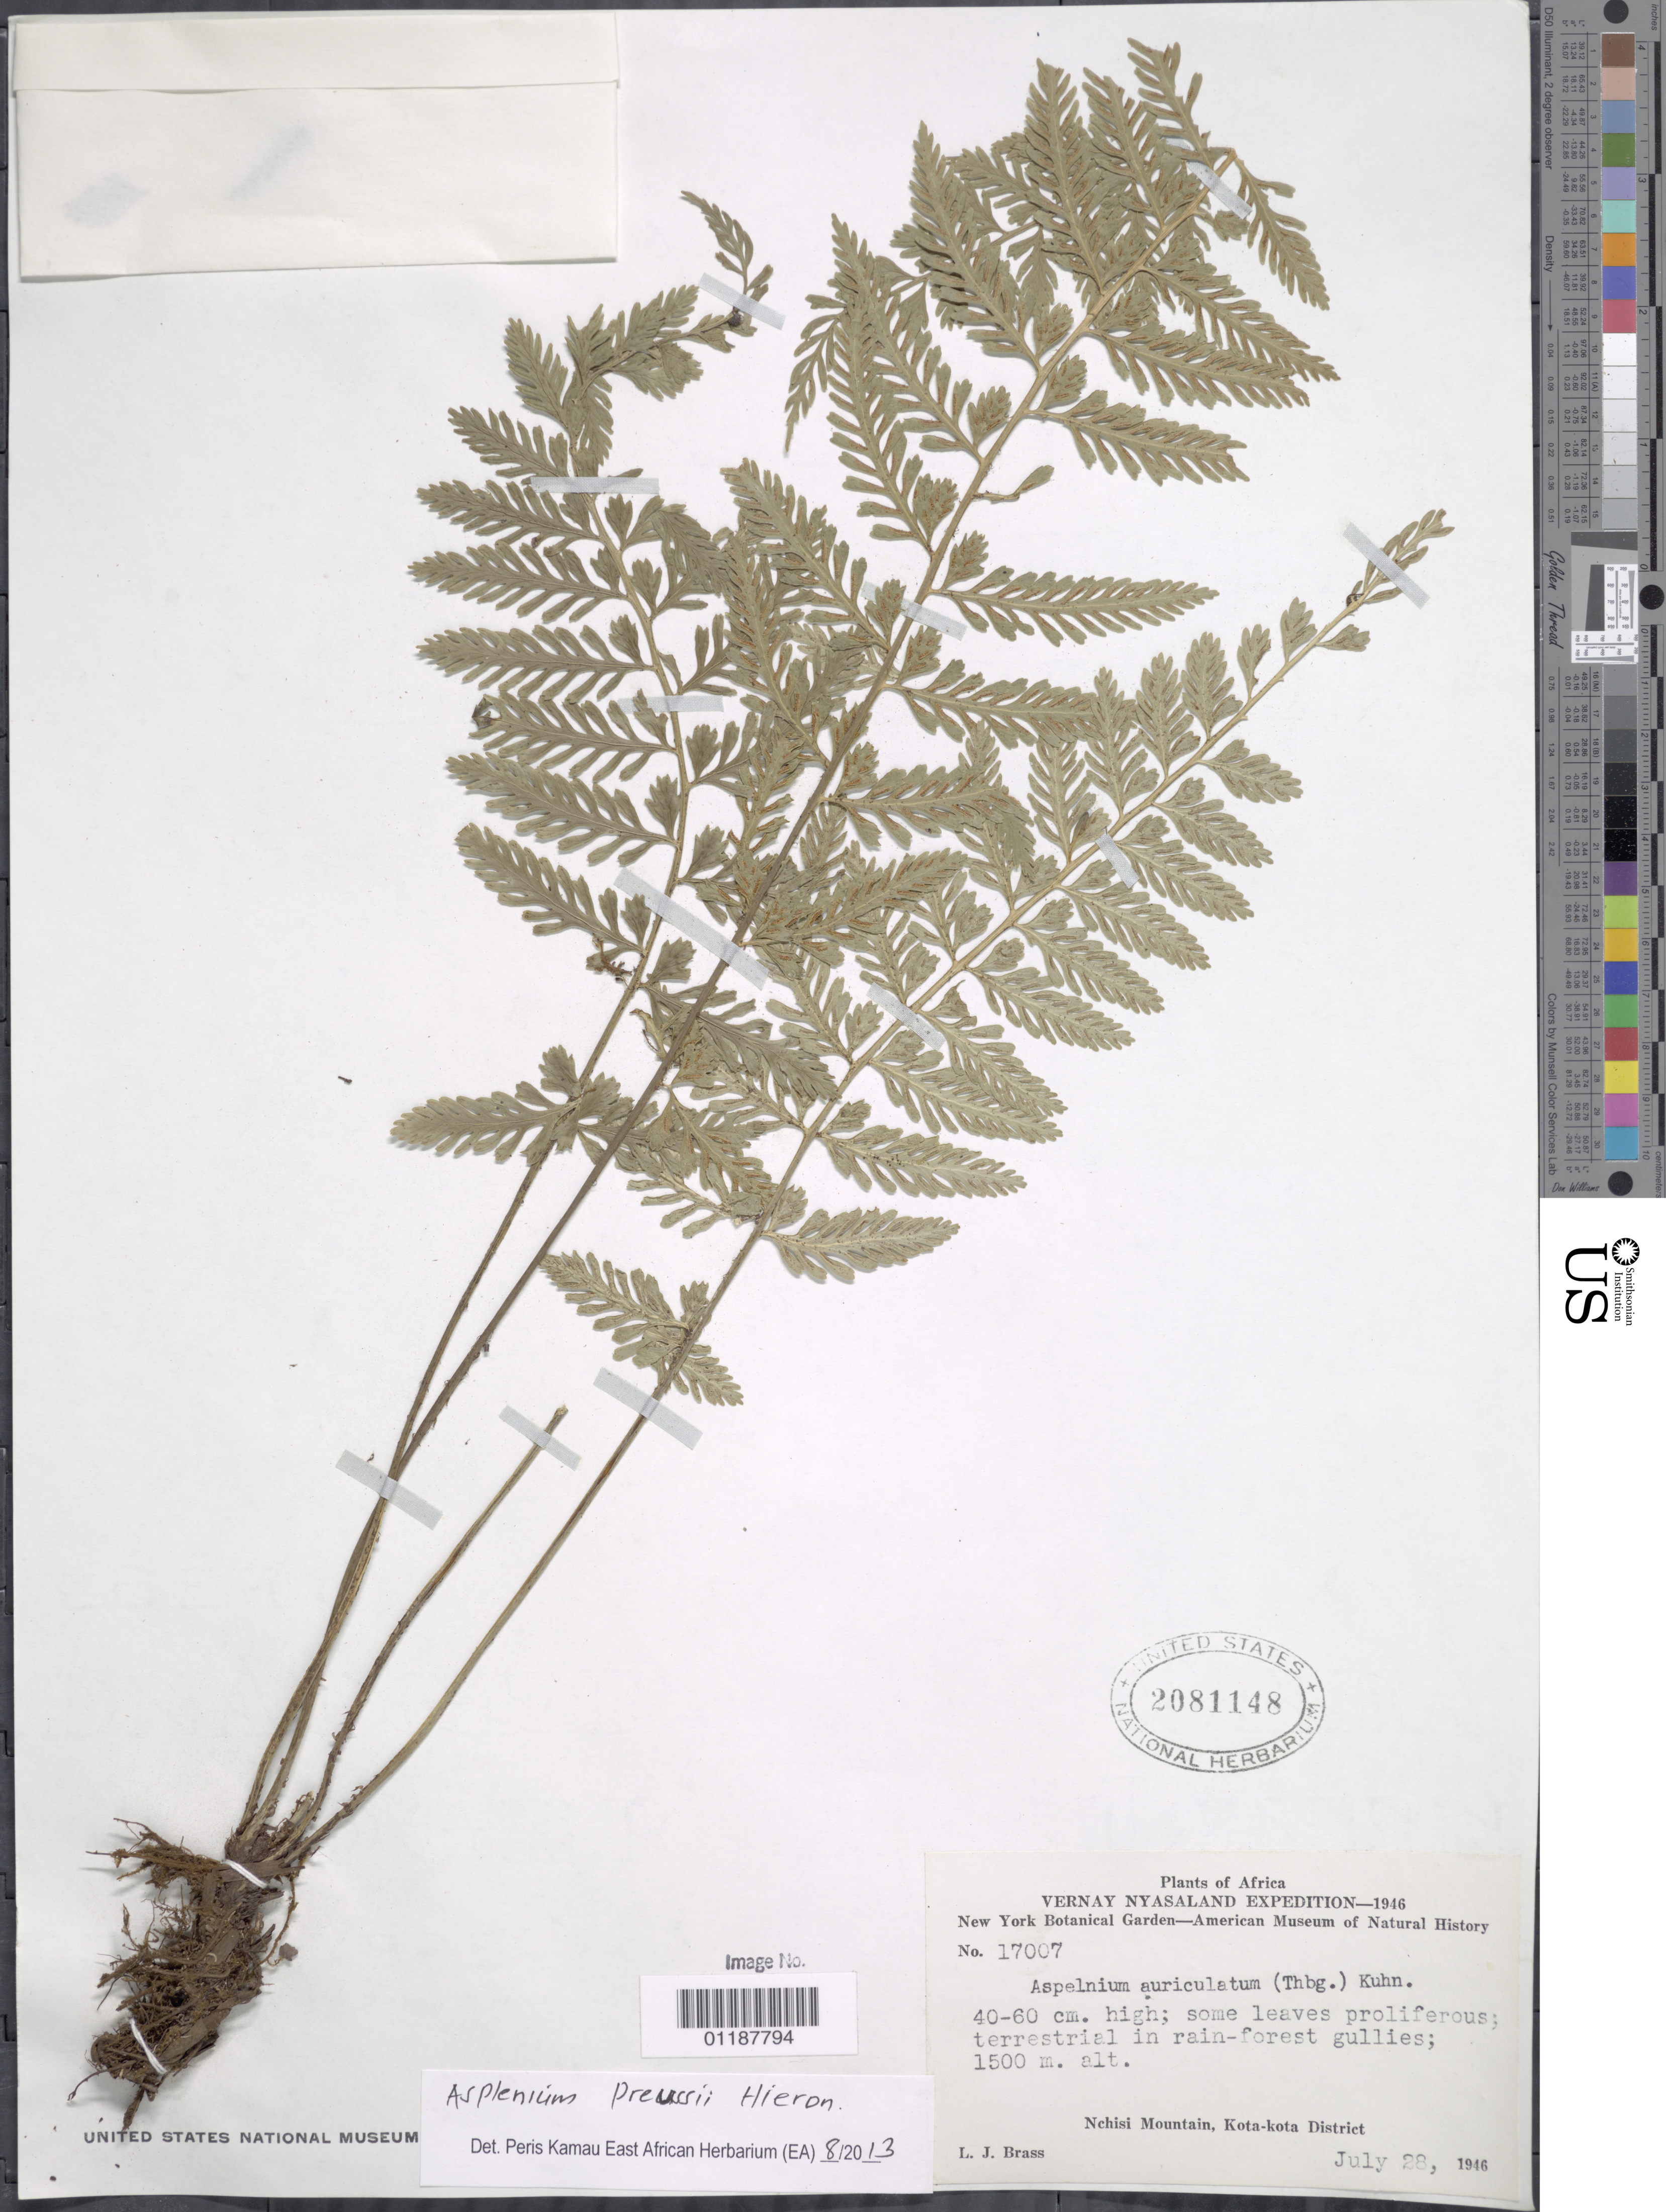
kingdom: Plantae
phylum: Tracheophyta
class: Polypodiopsida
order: Polypodiales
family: Aspleniaceae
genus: Asplenium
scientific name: Asplenium preussii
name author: Hieron.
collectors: L. J. Brass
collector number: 17007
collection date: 1946-07-28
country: Malawi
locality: Nchisi Mountain, Kota-kota District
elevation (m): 1500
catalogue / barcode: US 2081148